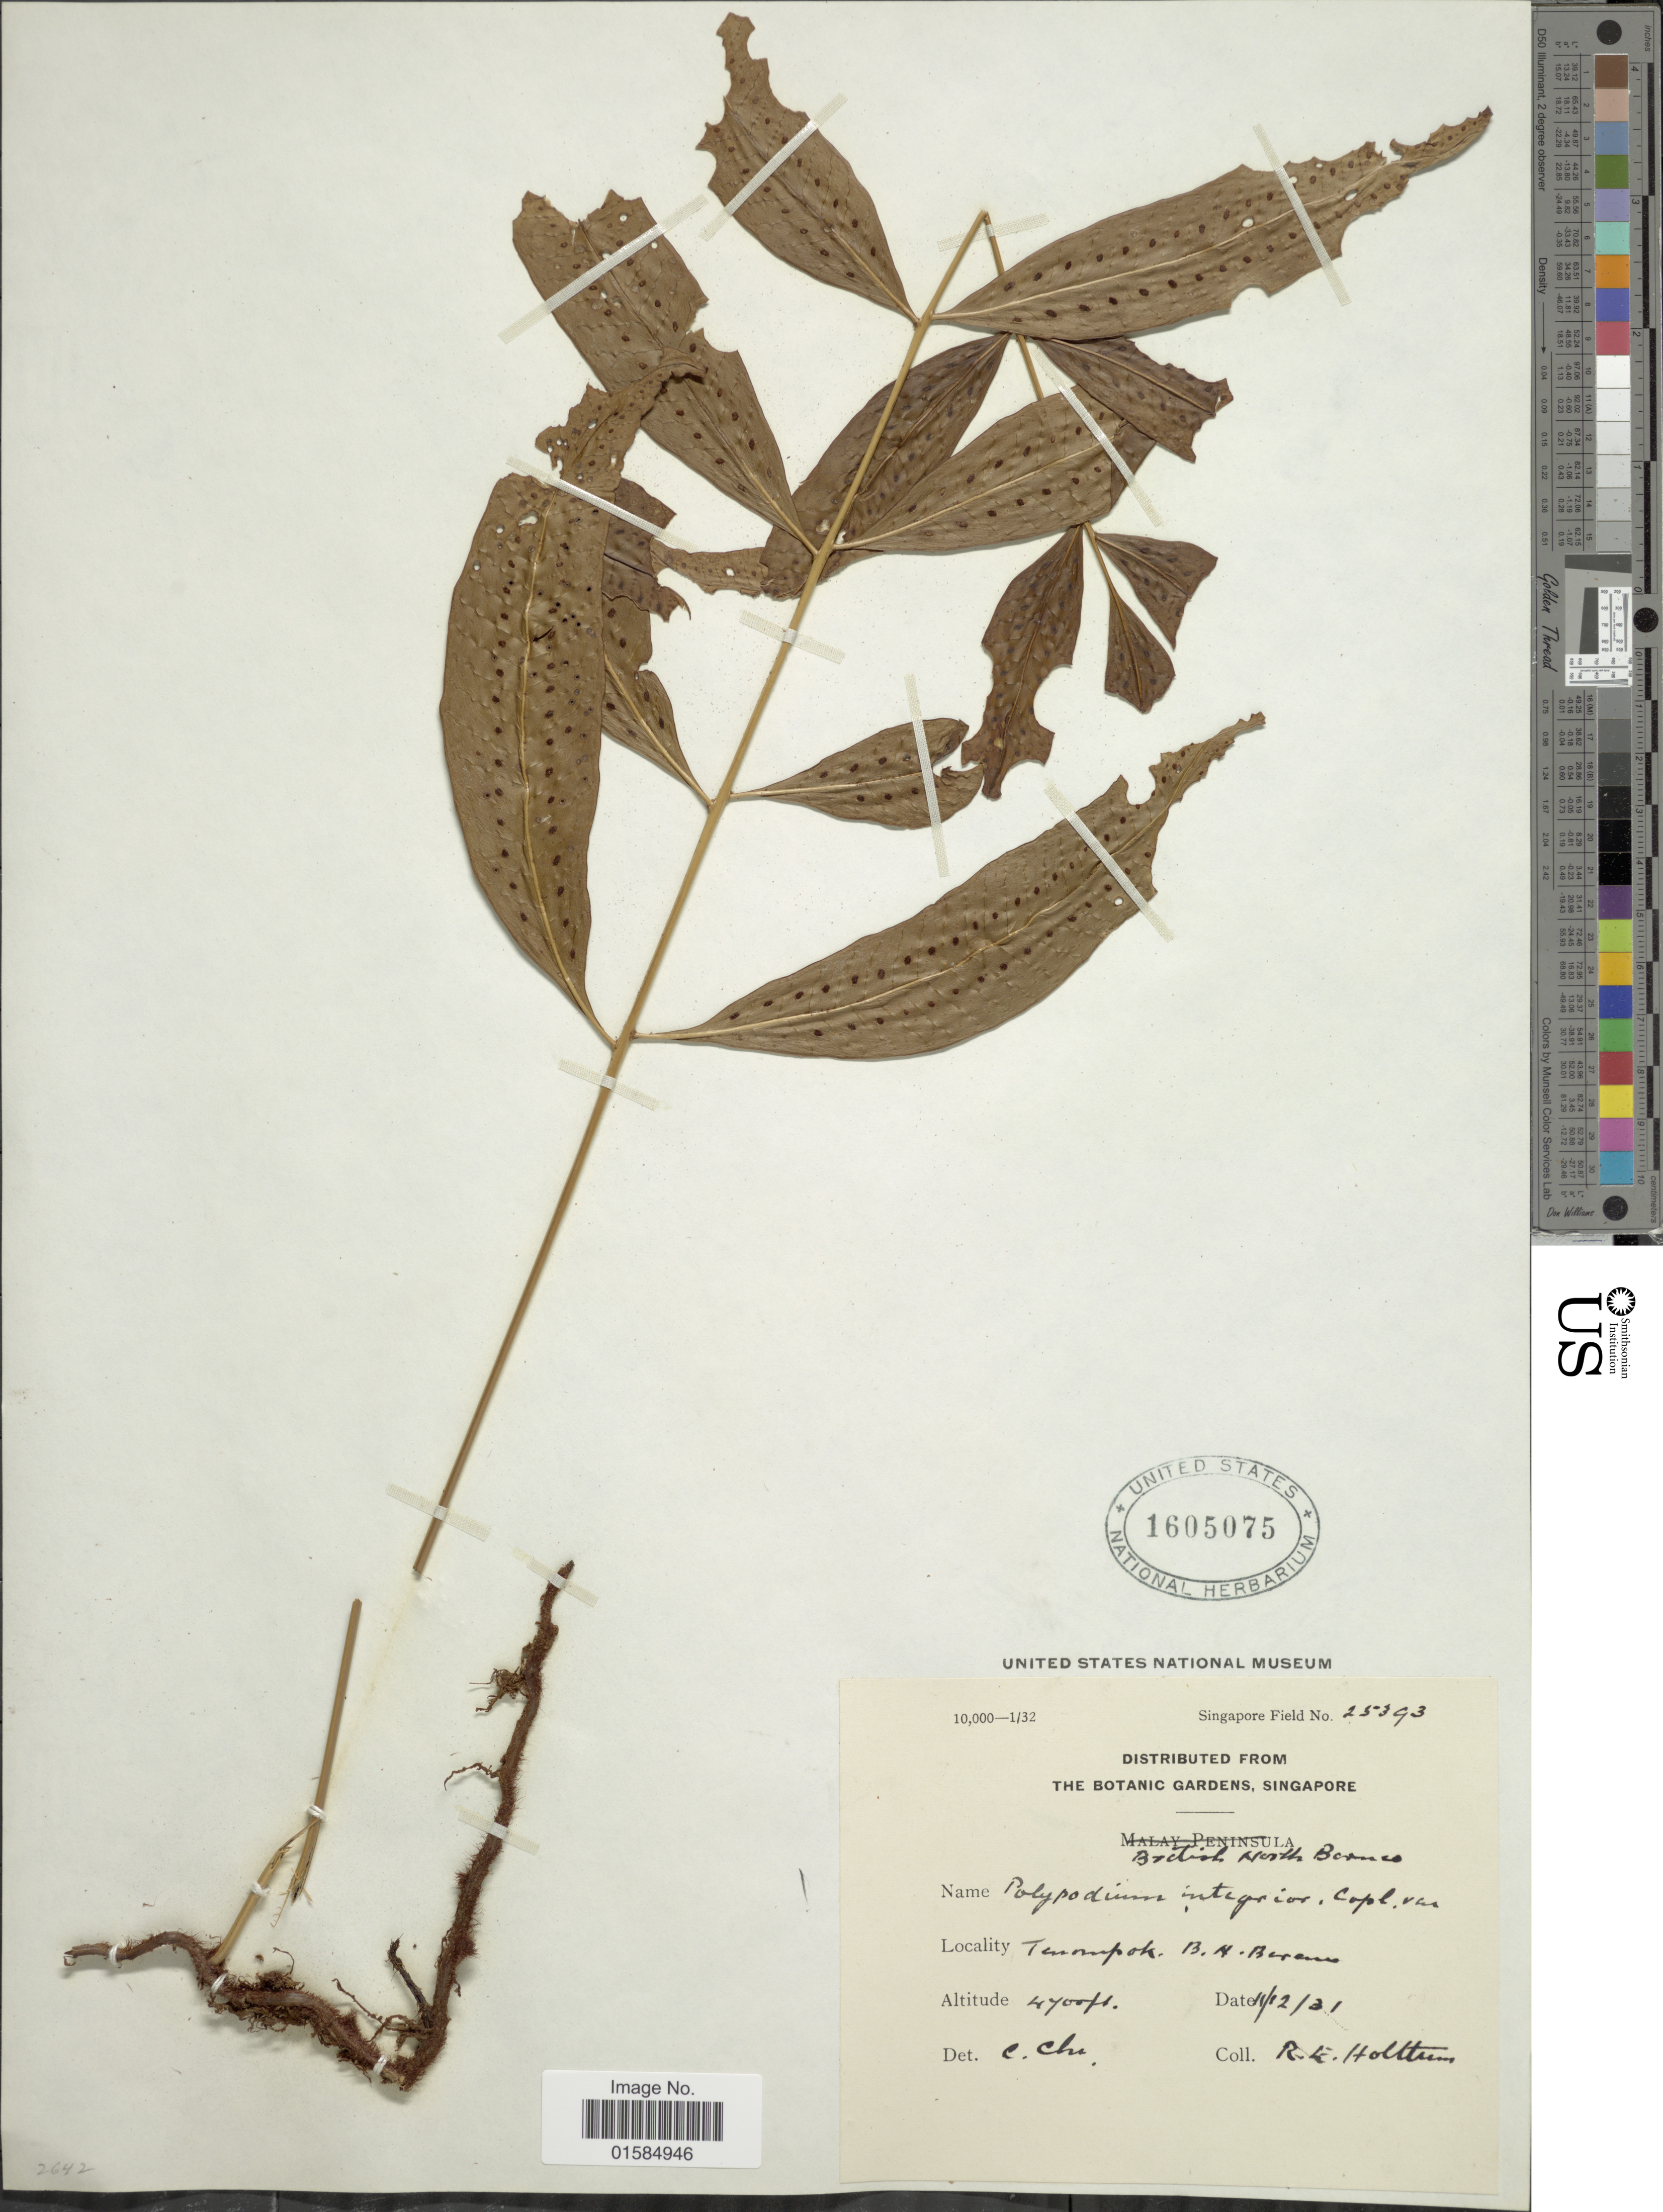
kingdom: Plantae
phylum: Tracheophyta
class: Polypodiopsida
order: Polypodiales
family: Polypodiaceae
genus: Goniophlebium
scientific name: Goniophlebium rajaense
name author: (C. Chr.) Parris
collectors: R. E. Holttum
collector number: Singapore Field 25393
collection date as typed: Transcribed d/m/y: 11/12/31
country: Malaysia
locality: British North Borneo, Tenompok, B. N. Borneo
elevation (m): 1433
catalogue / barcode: US 165075